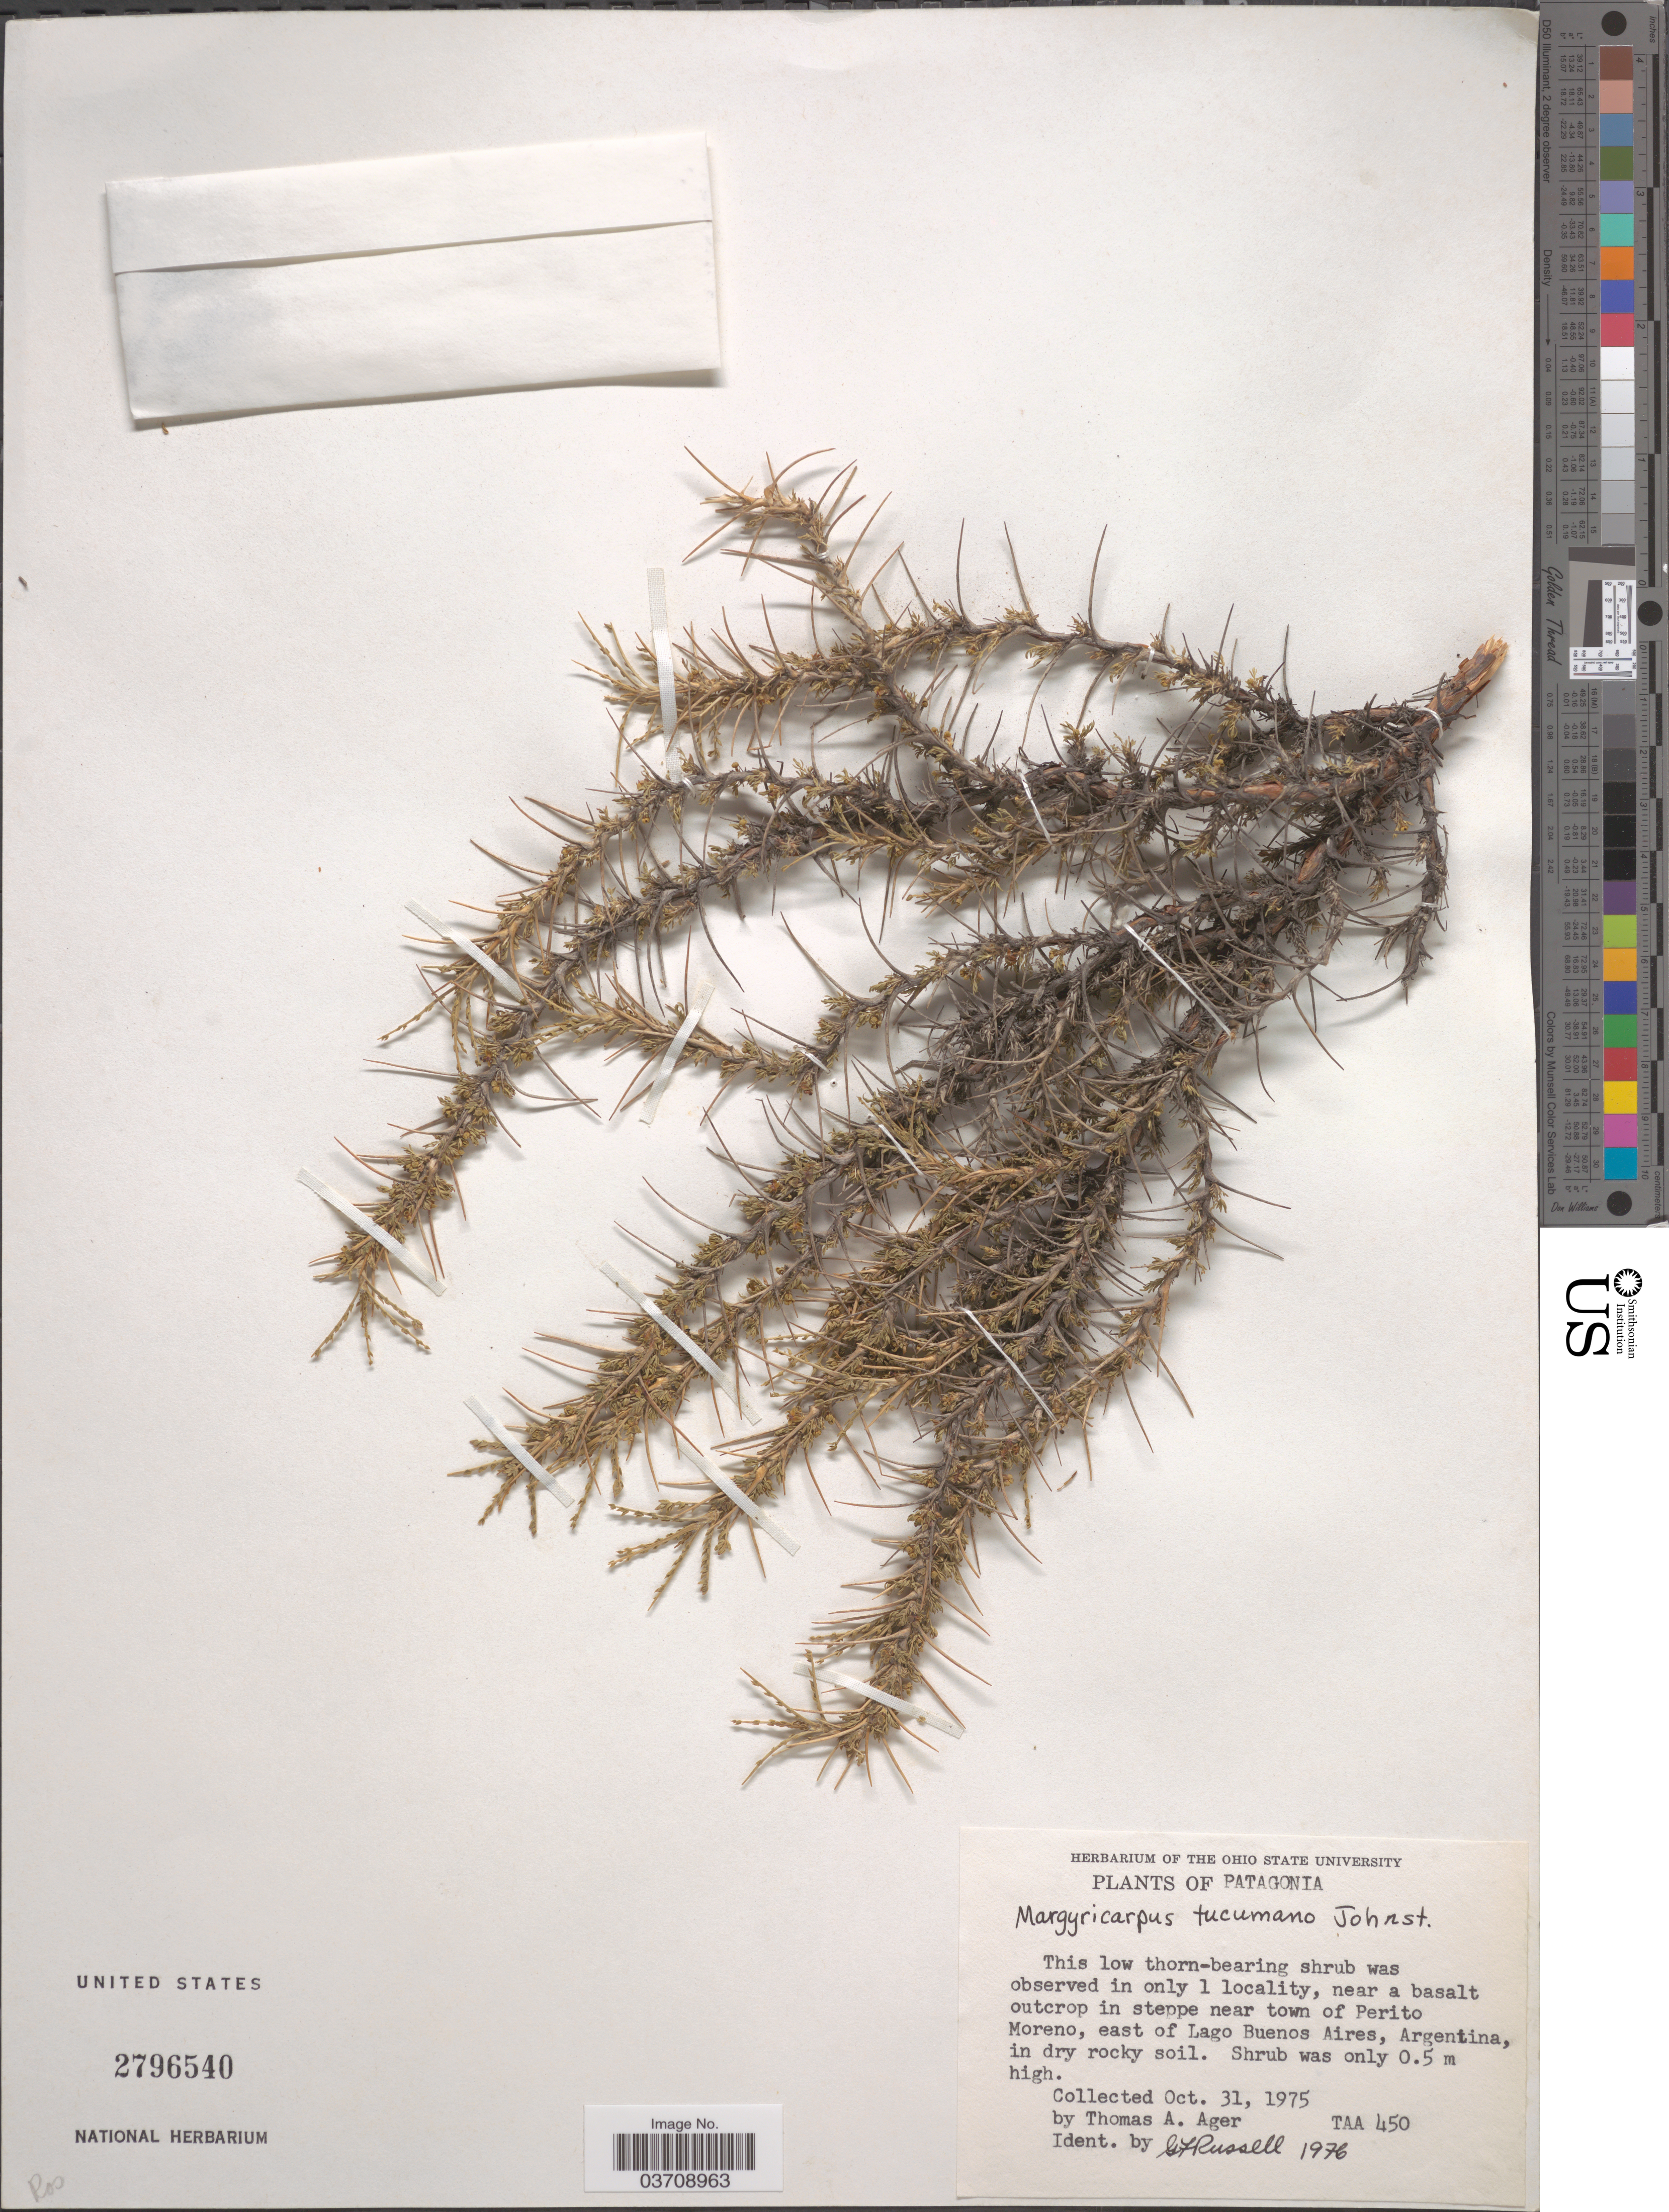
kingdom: Plantae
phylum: Tracheophyta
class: Magnoliopsida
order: Rosales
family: Rosaceae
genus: Margyricarpus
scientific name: Margyricarpus tucumana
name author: Johnst.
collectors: T. A. Ager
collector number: TAA450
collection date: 1975-10-31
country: Argentina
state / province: Buenos Aires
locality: Patagonia. Near a basalt outcrop in steppe near town of Perito Moreno, east of Lago Buenos Aires.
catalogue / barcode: US 2796540